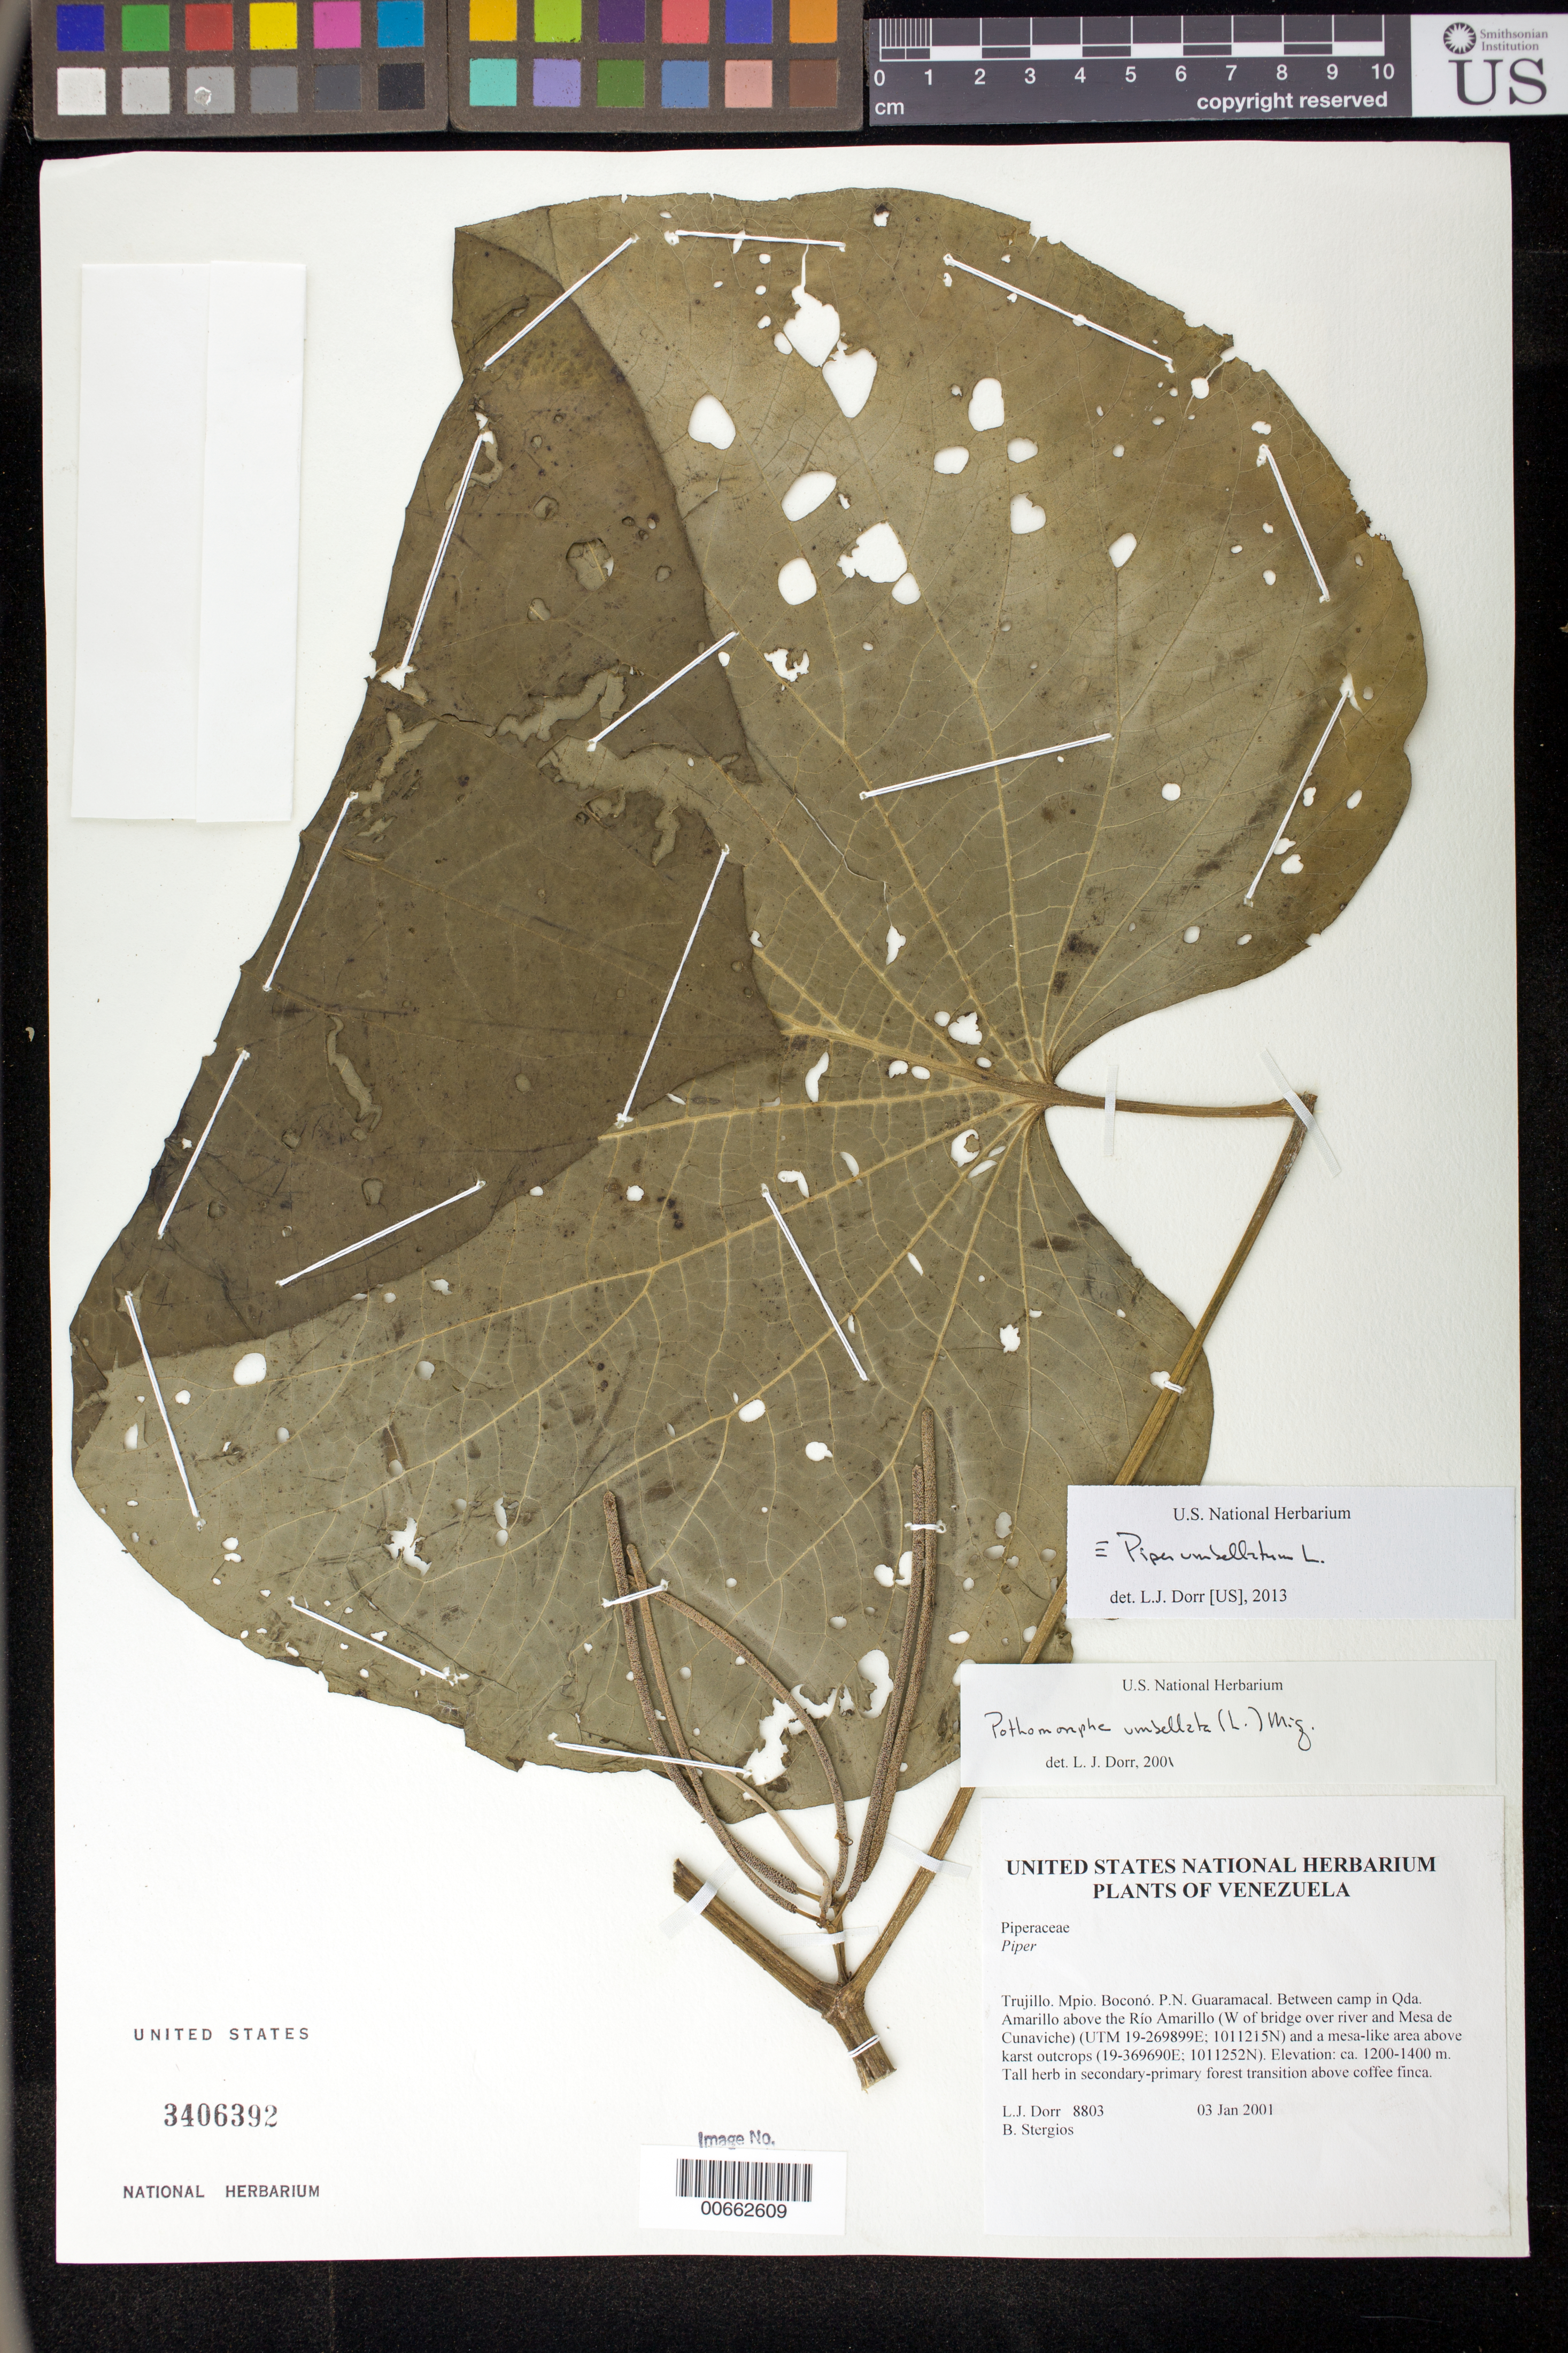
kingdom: Plantae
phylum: Tracheophyta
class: Magnoliopsida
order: Piperales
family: Piperaceae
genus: Piper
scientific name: Piper umbellatum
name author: L.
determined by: Dorr, L. J., (BOT), Smithsonian Institution - National Museum of Natural History (UNITED STATES)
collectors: L. J. Dorr & B. G. Stergios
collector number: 8803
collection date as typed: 03 Jan 2001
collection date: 2001-01-03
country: Venezuela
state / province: Trujillo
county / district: Boconó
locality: Parque Nacional Guaramacal. Between camp in Qda Amarillo above Río Amarillo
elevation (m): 1200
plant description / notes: AAU, BM, CAS, CTES, F, HUA, K, MO, NY, HUA, PORT, US, VEN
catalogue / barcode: US 3406392